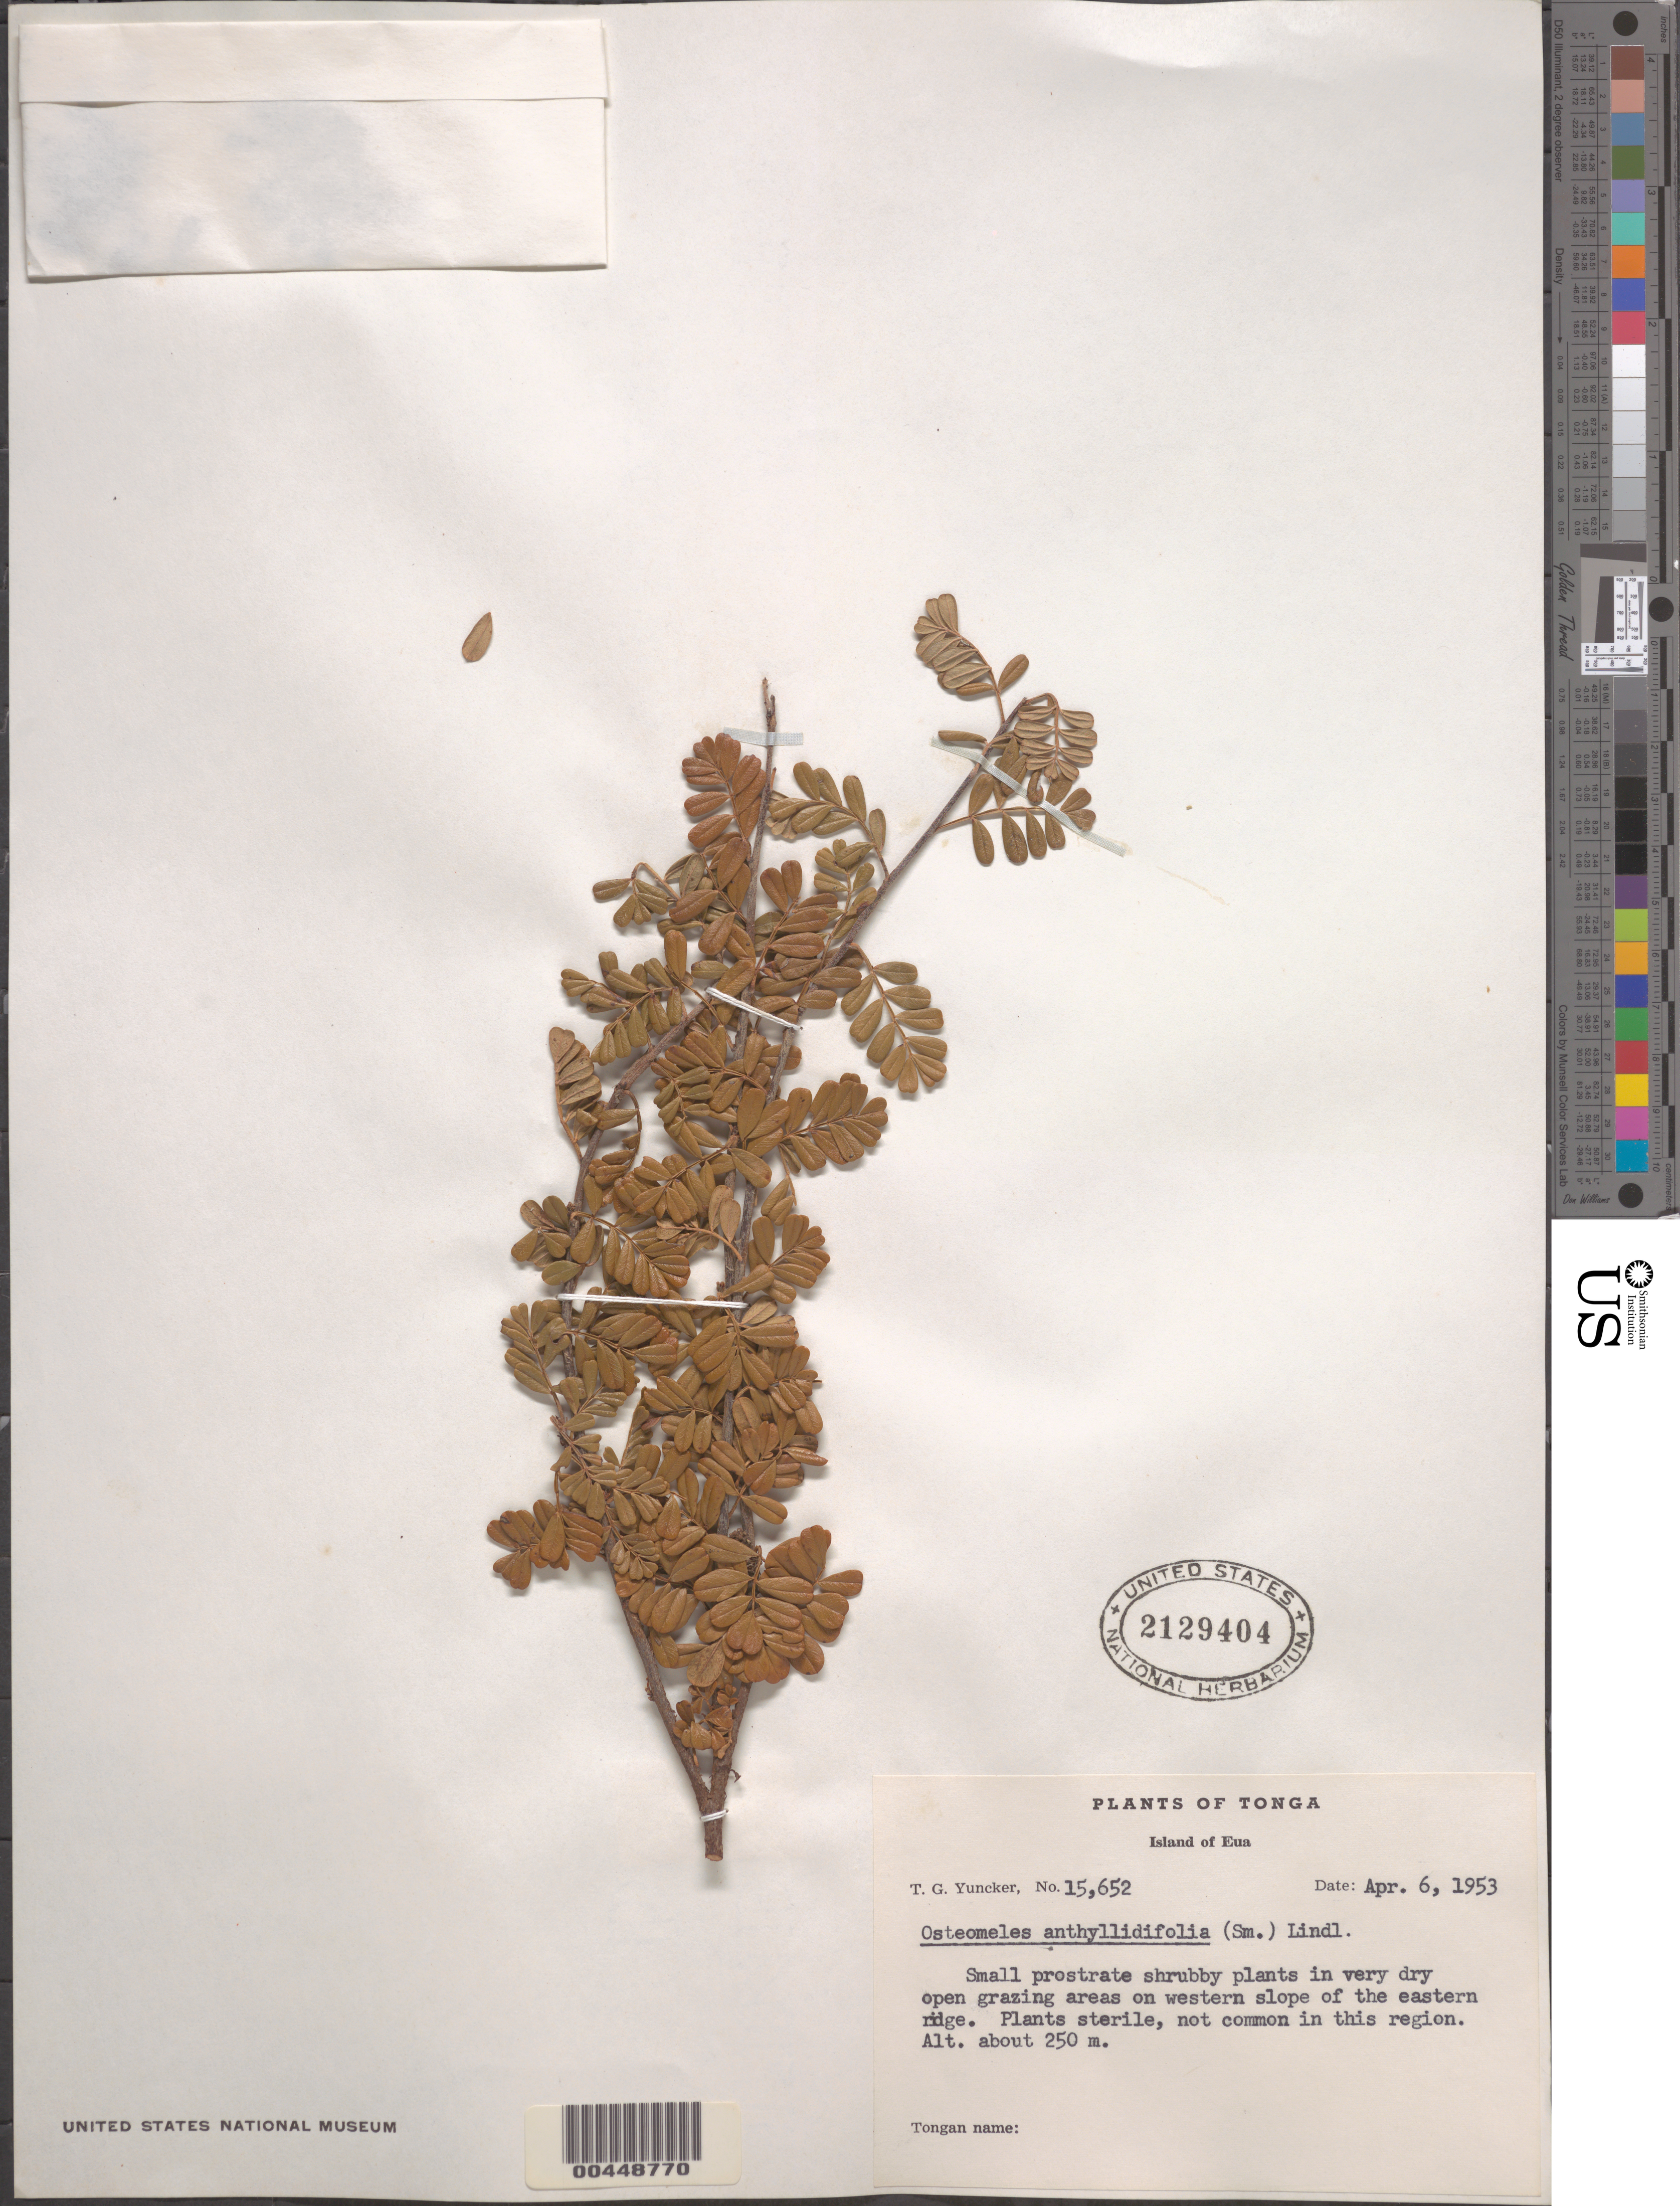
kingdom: Plantae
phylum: Tracheophyta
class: Magnoliopsida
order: Rosales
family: Rosaceae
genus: Osteomeles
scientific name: Osteomeles anthyllidifolia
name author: (Small) Lindl.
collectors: T. G. Yuncker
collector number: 15652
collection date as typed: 06 Apr 1953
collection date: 1953-04-06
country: Tonga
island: Eua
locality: Western slope of eastern ridge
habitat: Open grazing areas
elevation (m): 250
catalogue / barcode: US 2129404